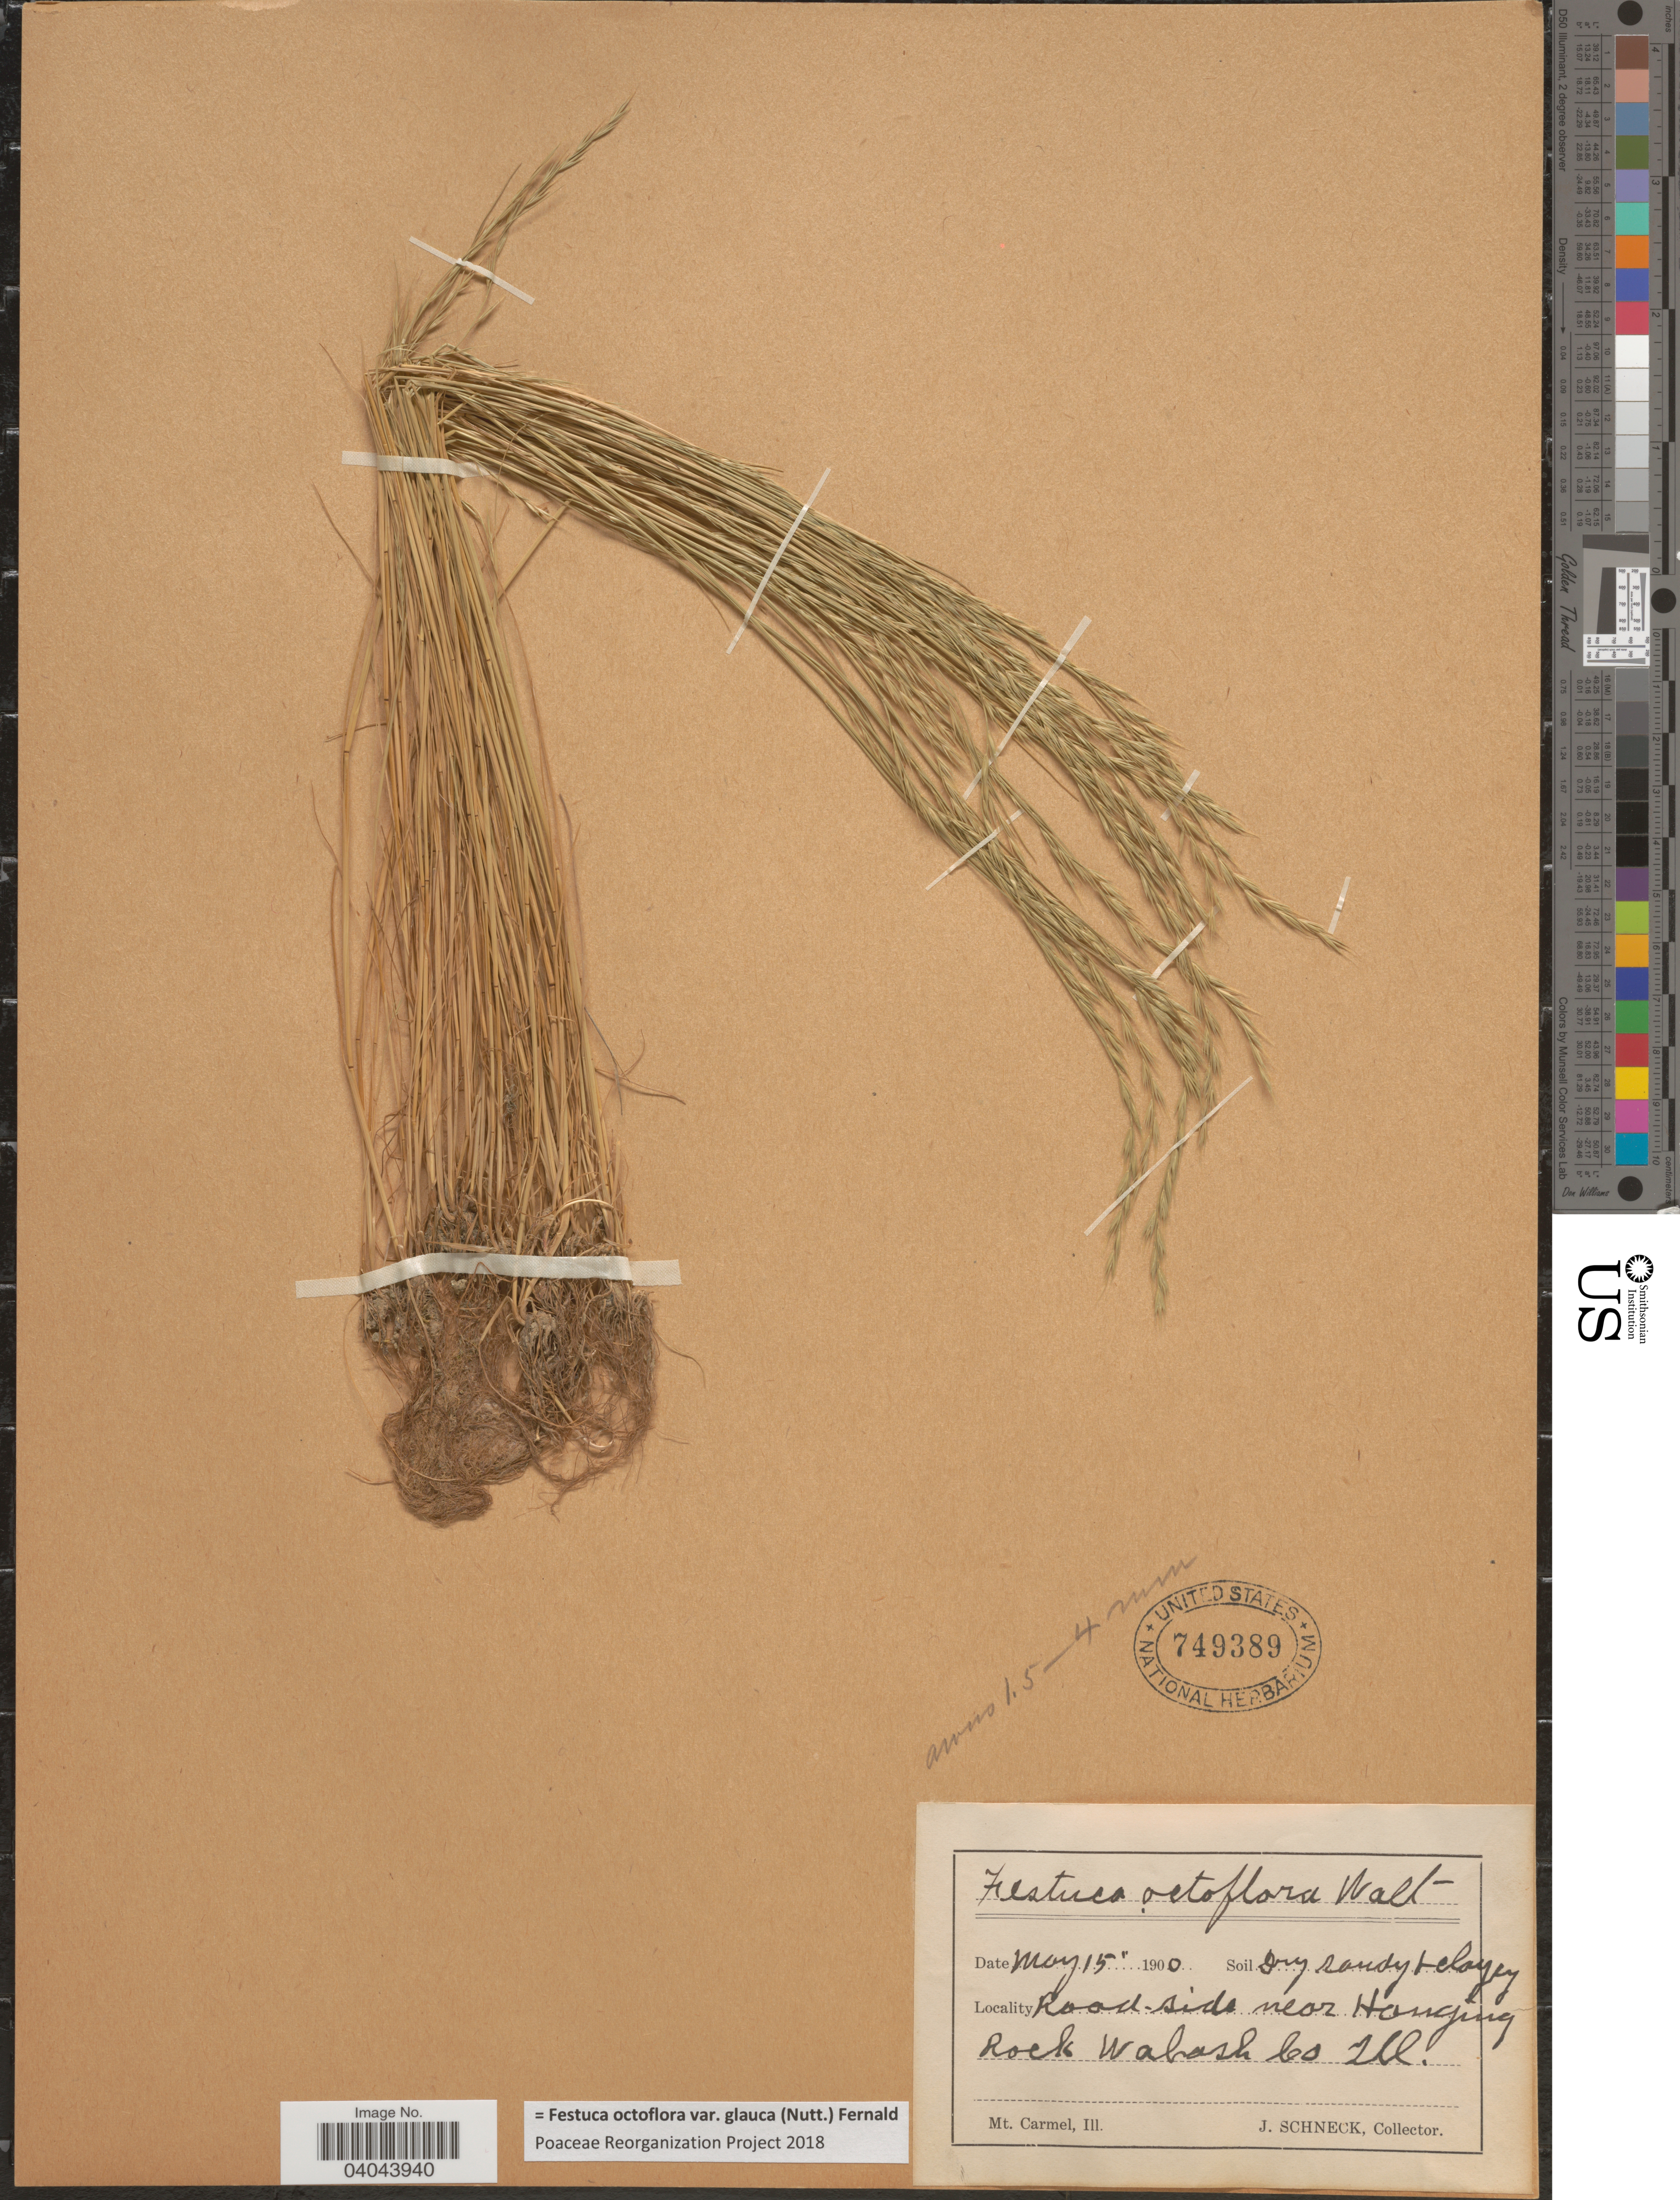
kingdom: Plantae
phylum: Tracheophyta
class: Liliopsida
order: Poales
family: Poaceae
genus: Festuca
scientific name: Festuca octoflora var. glauca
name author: (Nutt.) Fernald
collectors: J. Schneck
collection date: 1900-05-15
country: United States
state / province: Illinois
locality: Road-side near Hanging Rock Wabash Co.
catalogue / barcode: US 749389